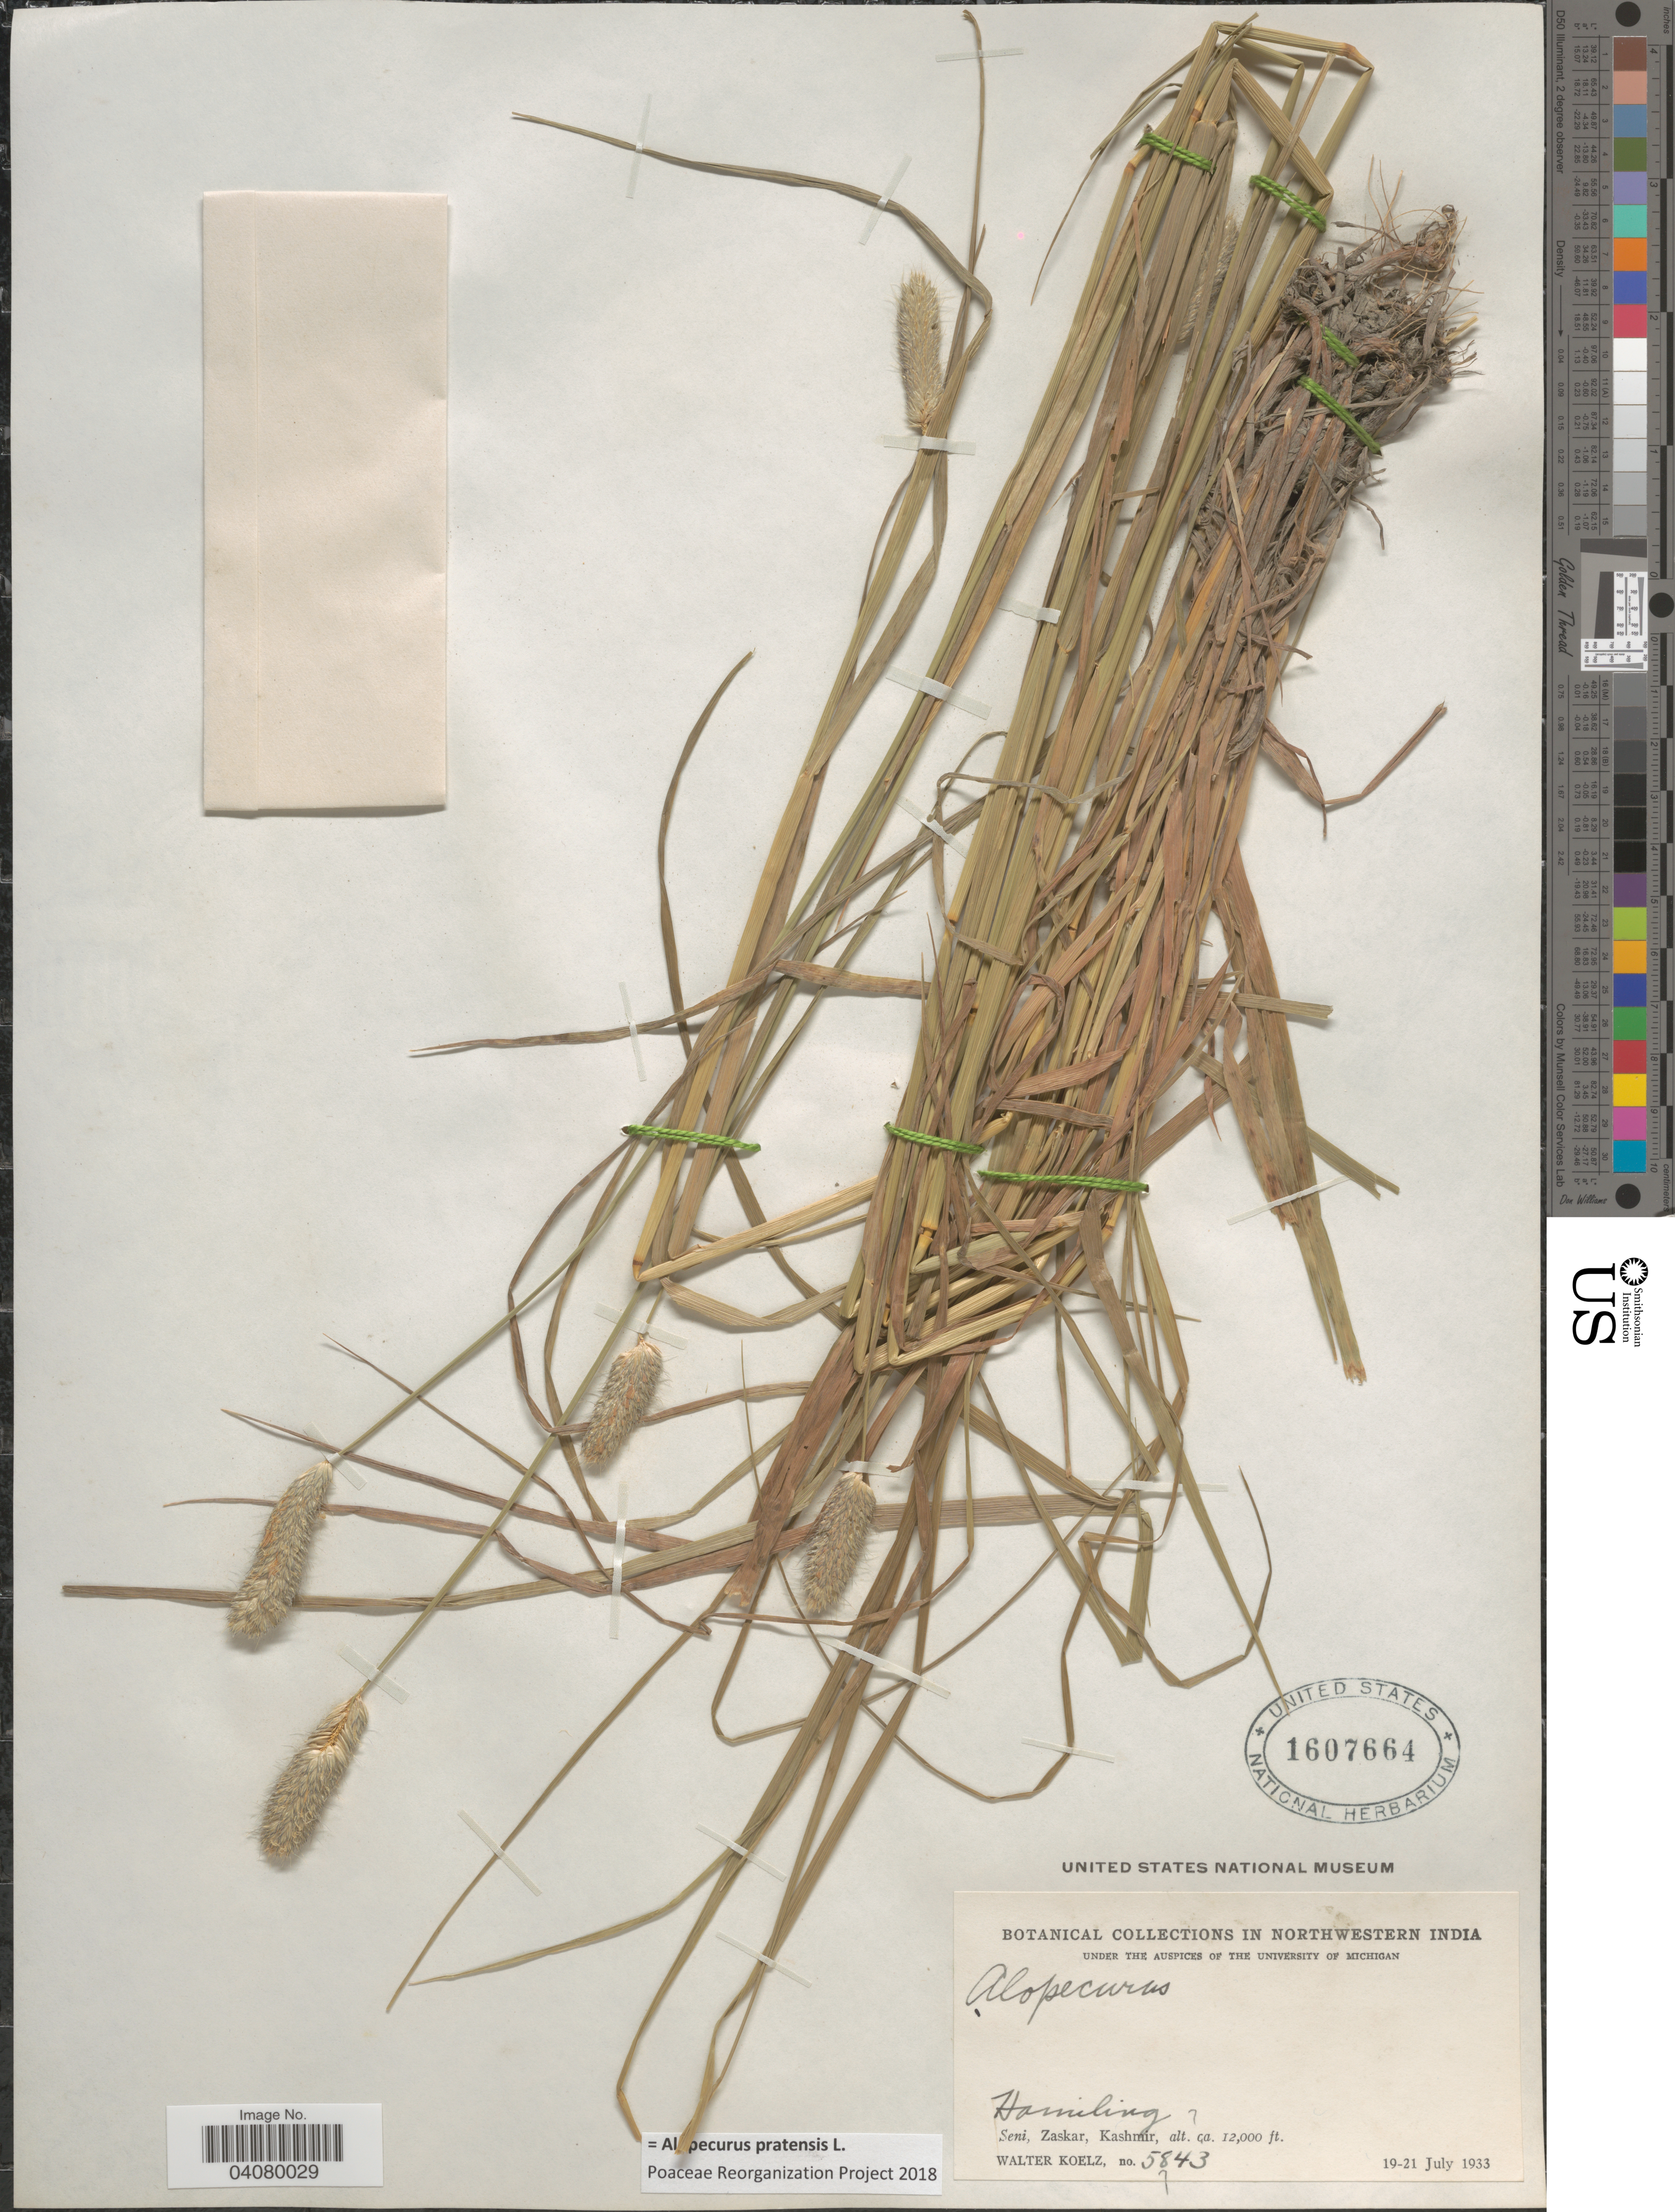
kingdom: Plantae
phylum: Tracheophyta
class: Liliopsida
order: Poales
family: Poaceae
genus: Alopecurus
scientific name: Alopecurus pratensis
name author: L.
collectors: W. N. Koelz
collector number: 5843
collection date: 1933-07-19/1933-07-21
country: India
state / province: Jammu and Kashmir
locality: Northwestern India. Hamiling. Seni, Zaskar, Kashmir.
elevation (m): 3658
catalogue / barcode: US 1607664